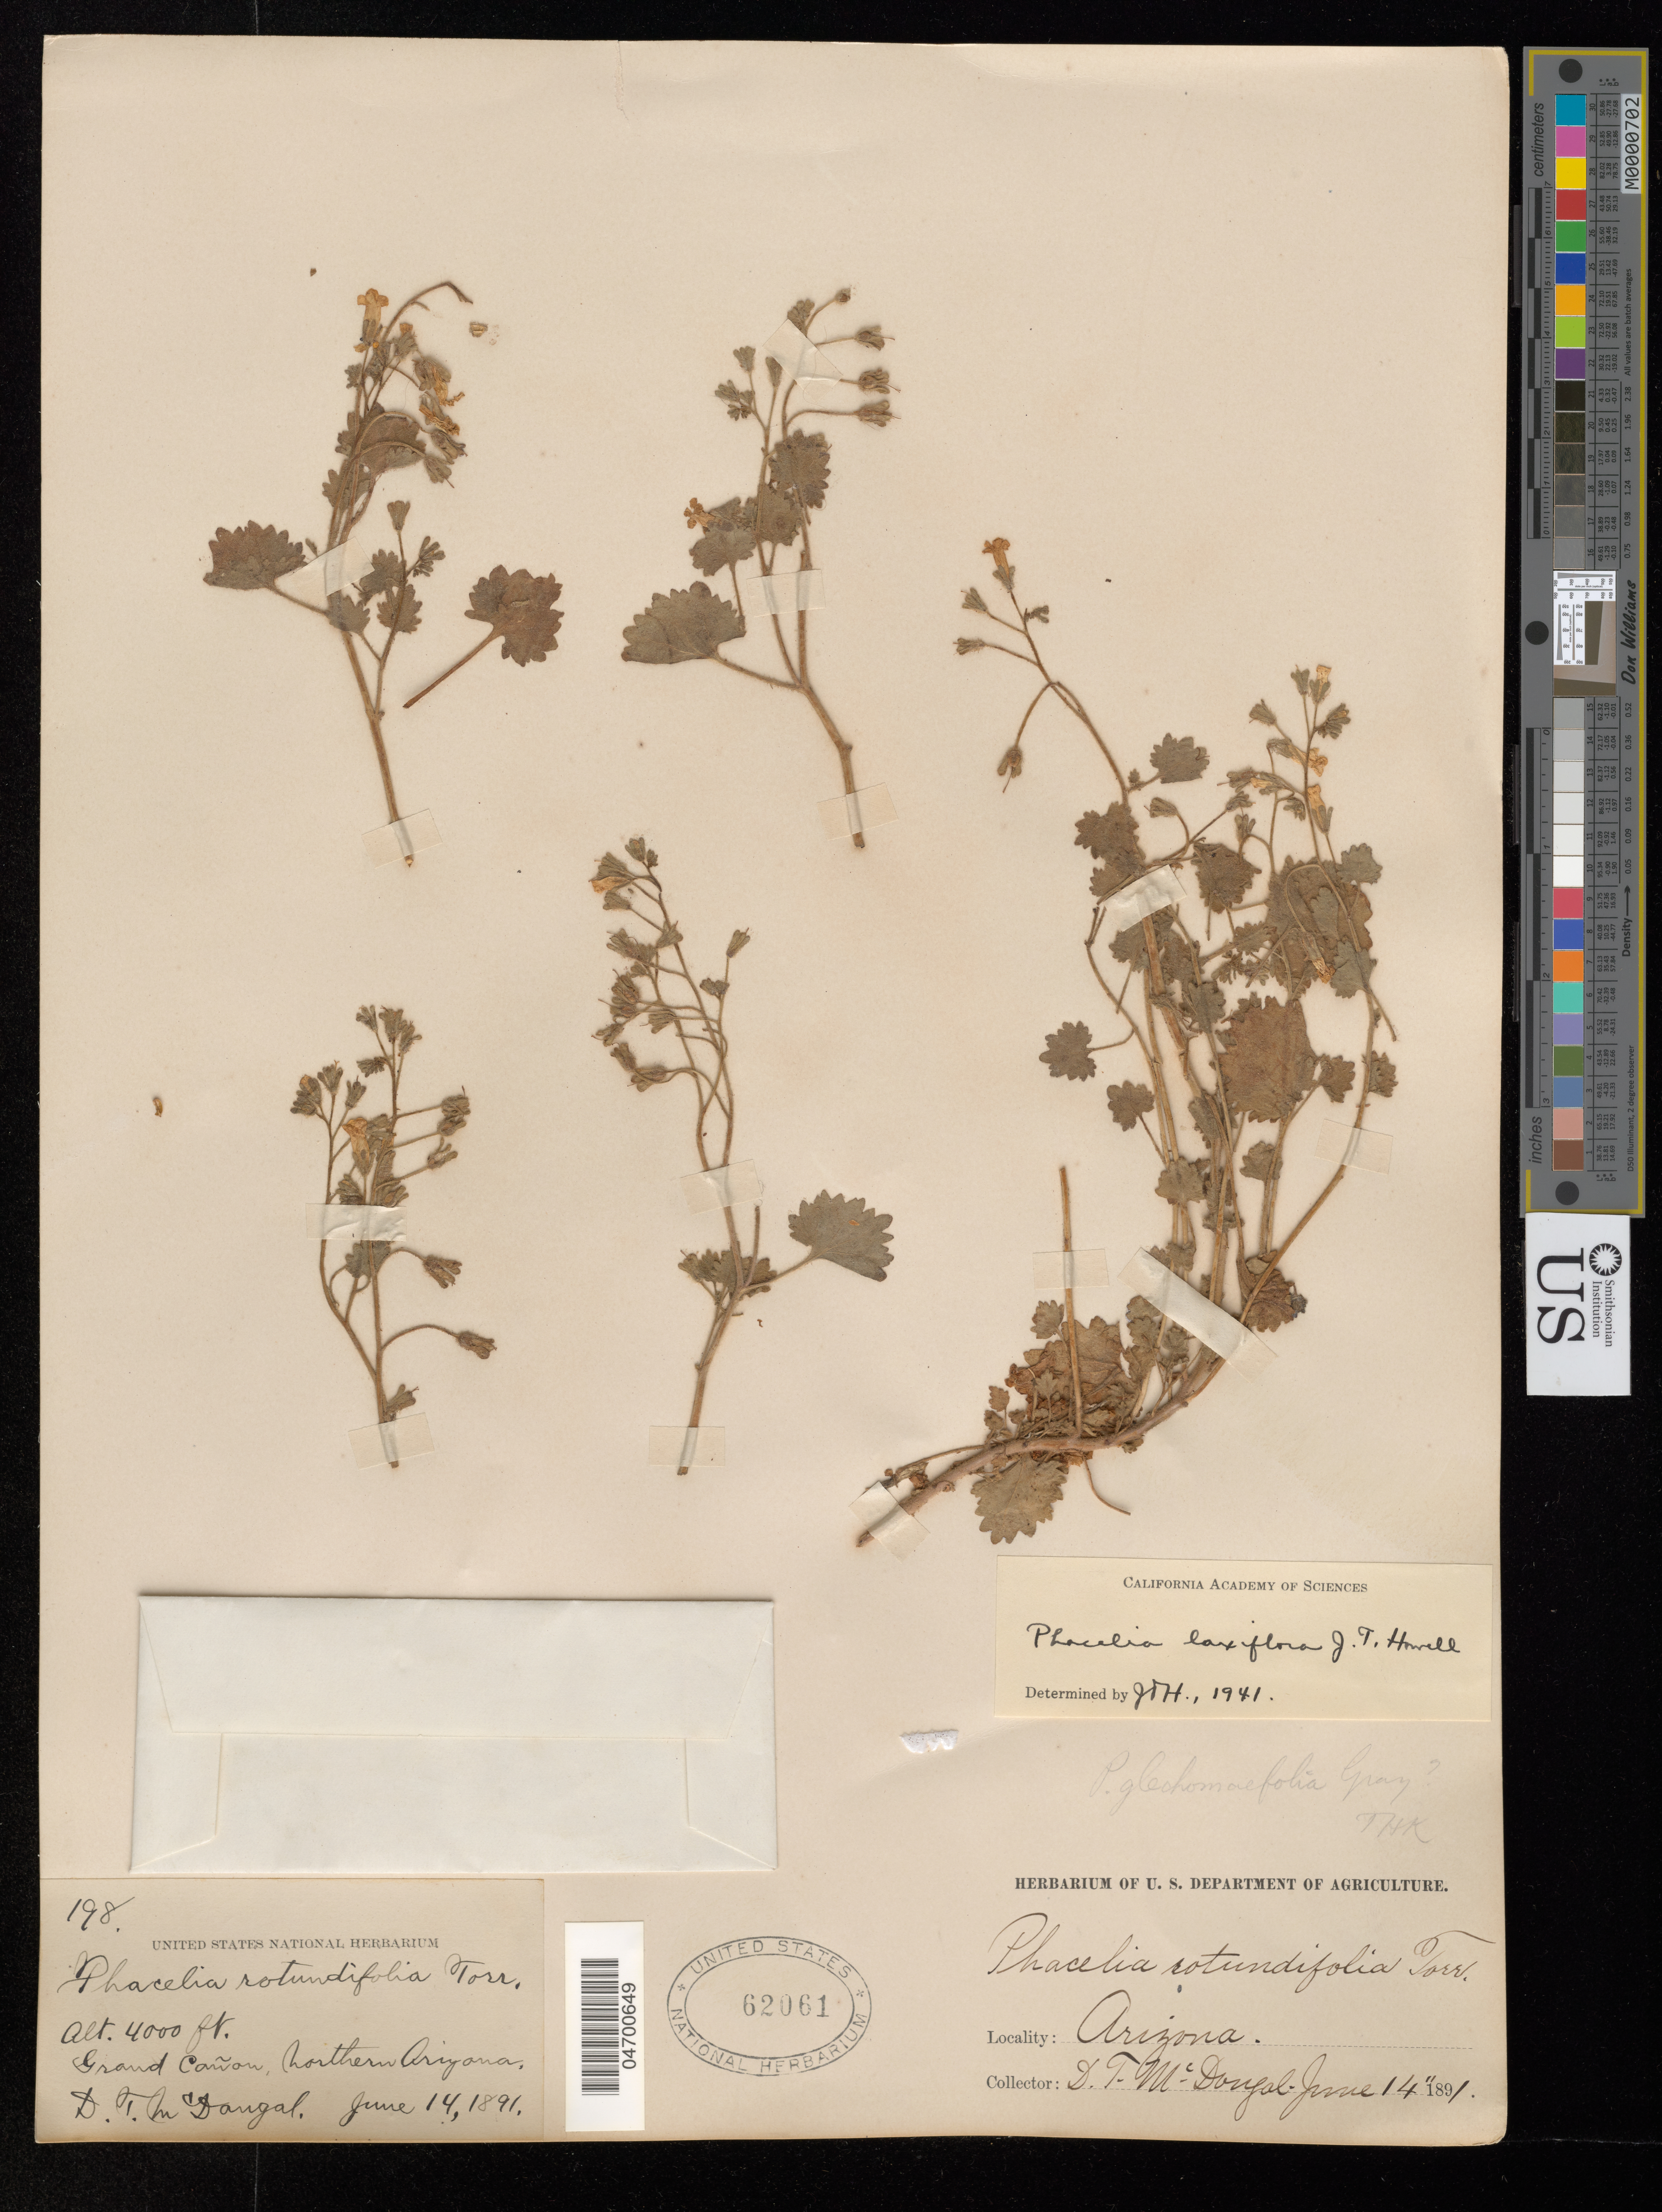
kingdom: Plantae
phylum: Tracheophyta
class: Magnoliopsida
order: Boraginales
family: Hydrophyllaceae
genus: Phacelia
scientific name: Phacelia glechomifolia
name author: A. Gray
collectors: D. McDougal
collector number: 198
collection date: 1891-06-15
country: United States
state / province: Arizona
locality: Grand Cañon, Northern Arizona.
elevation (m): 1219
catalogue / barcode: US 62061